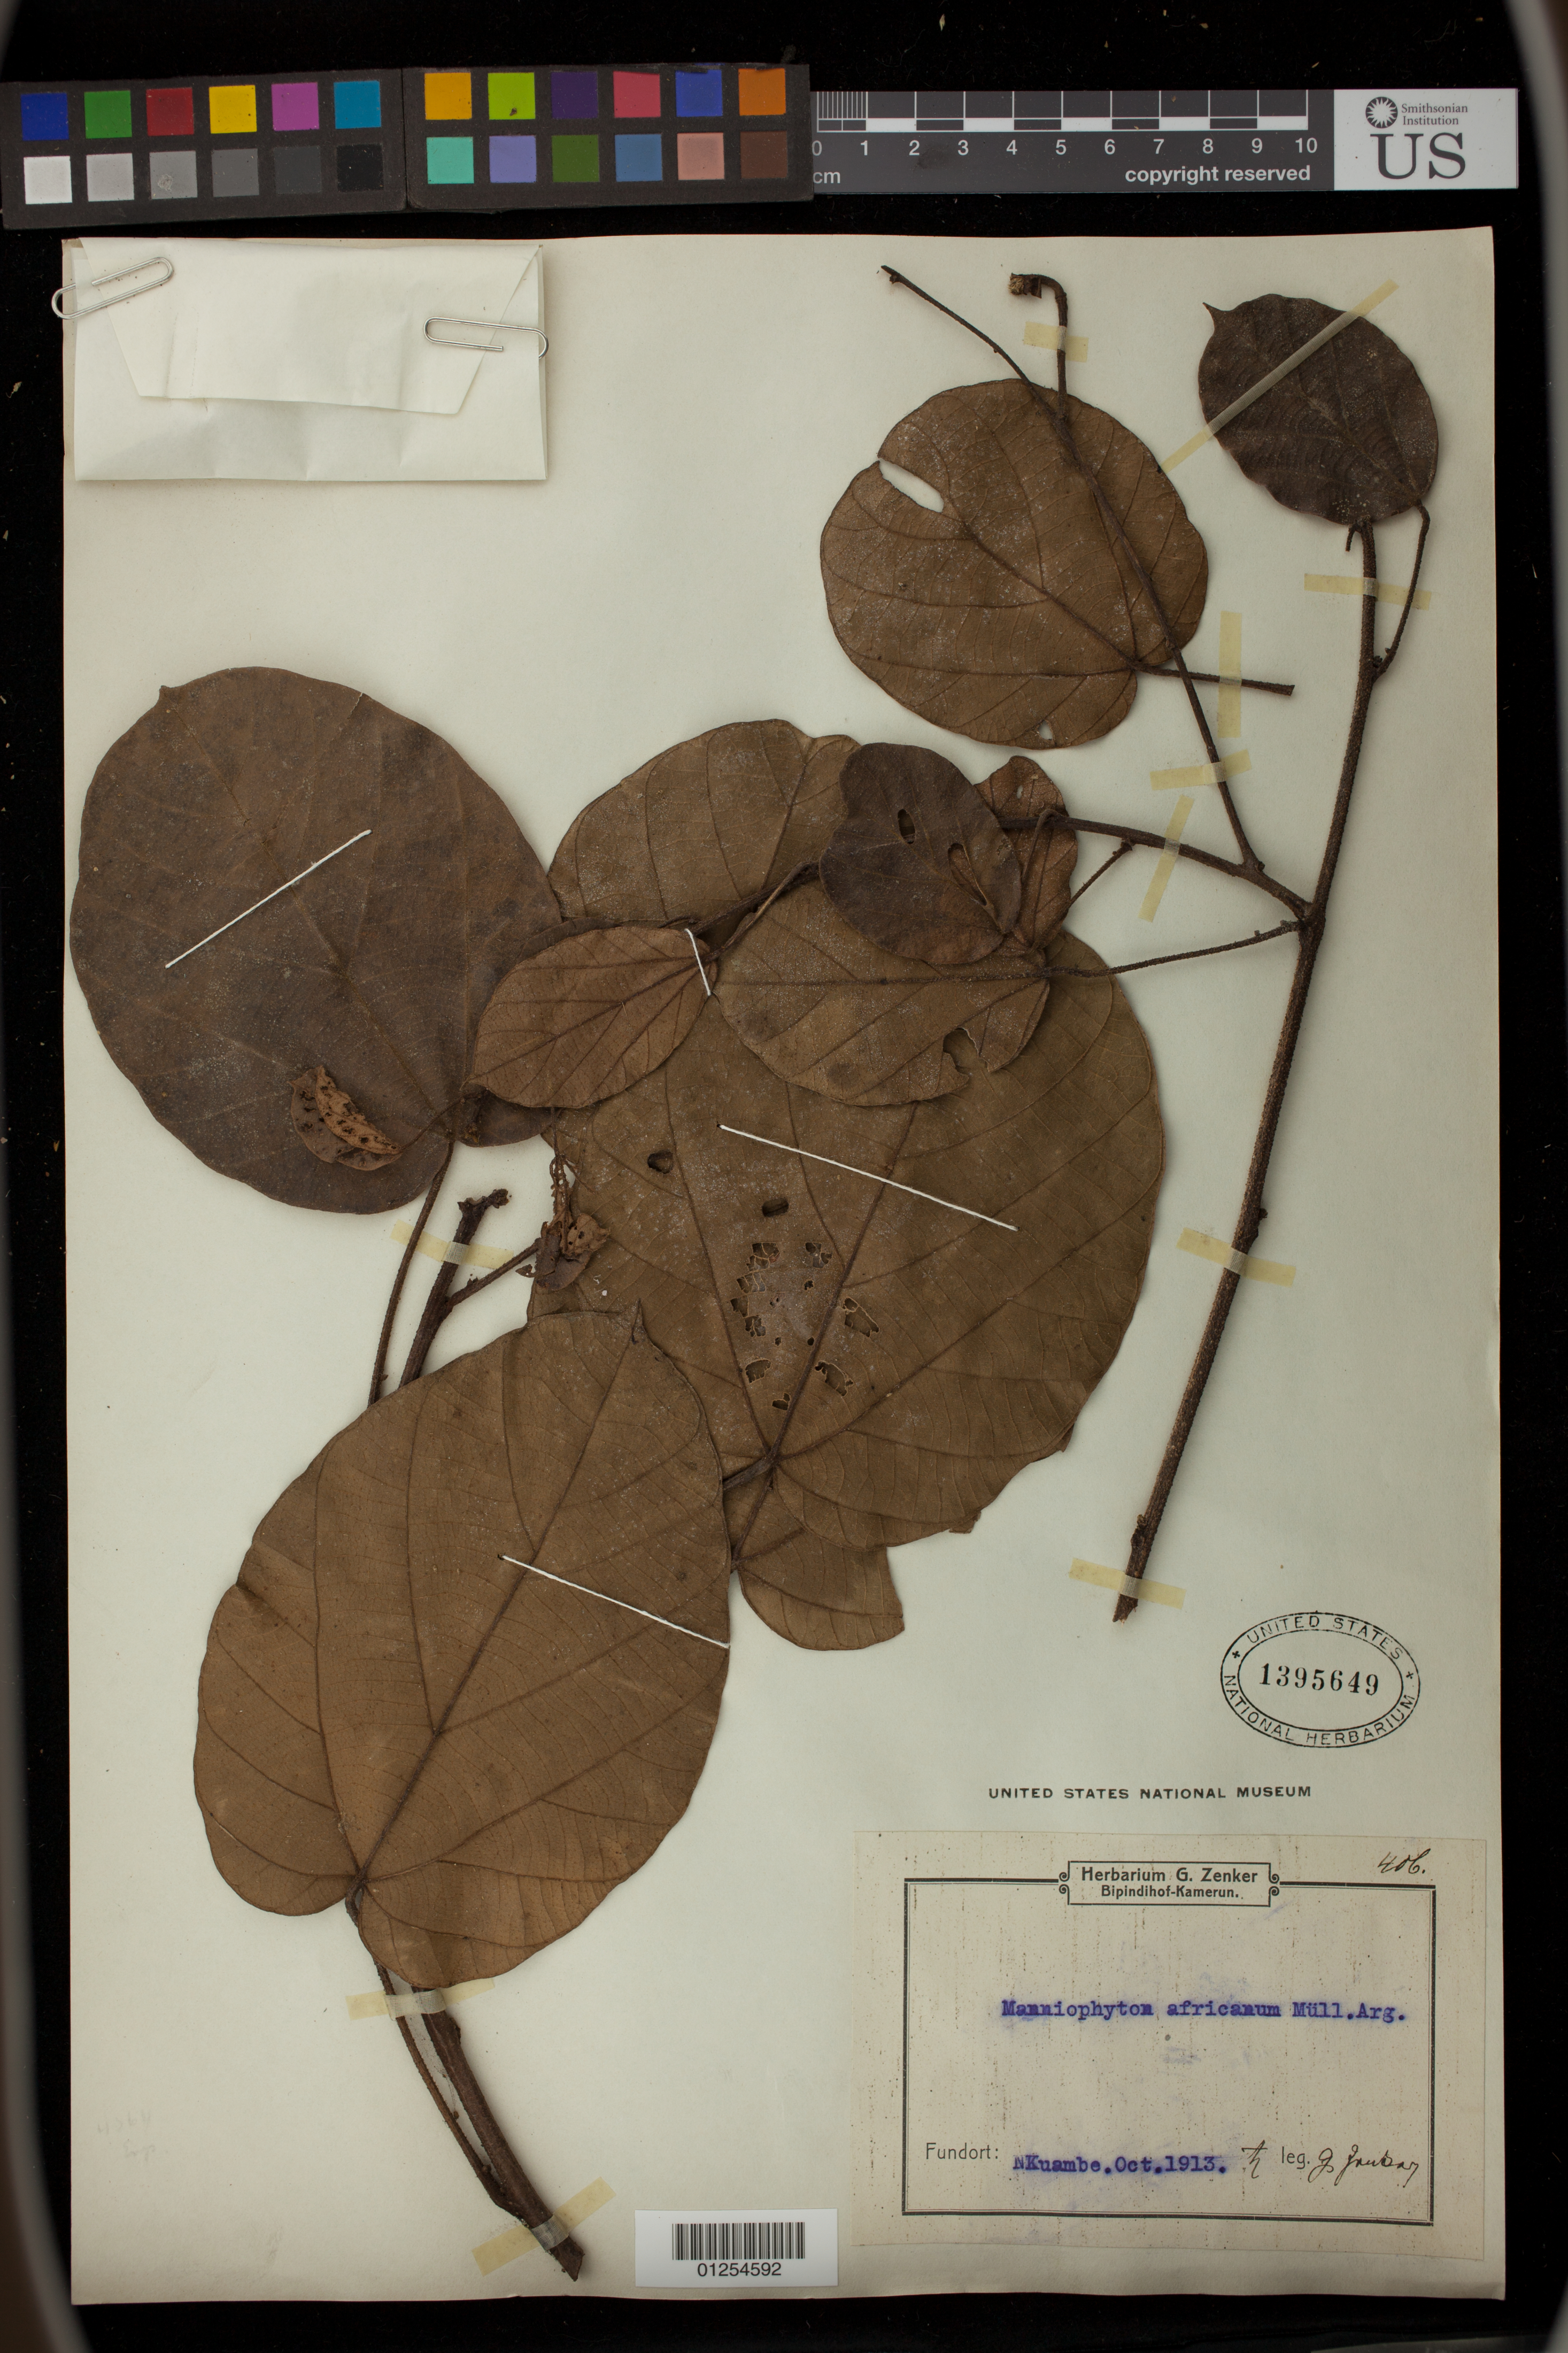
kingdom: Plantae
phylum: Tracheophyta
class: Magnoliopsida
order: Malpighiales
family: Euphorbiaceae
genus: Manniophyton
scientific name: Manniophyton africanum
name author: Müll. Arg.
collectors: G. A. Zenker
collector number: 406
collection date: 1913-10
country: Cameroon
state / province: Nord-ouest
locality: Bipindihof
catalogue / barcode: US 1395649